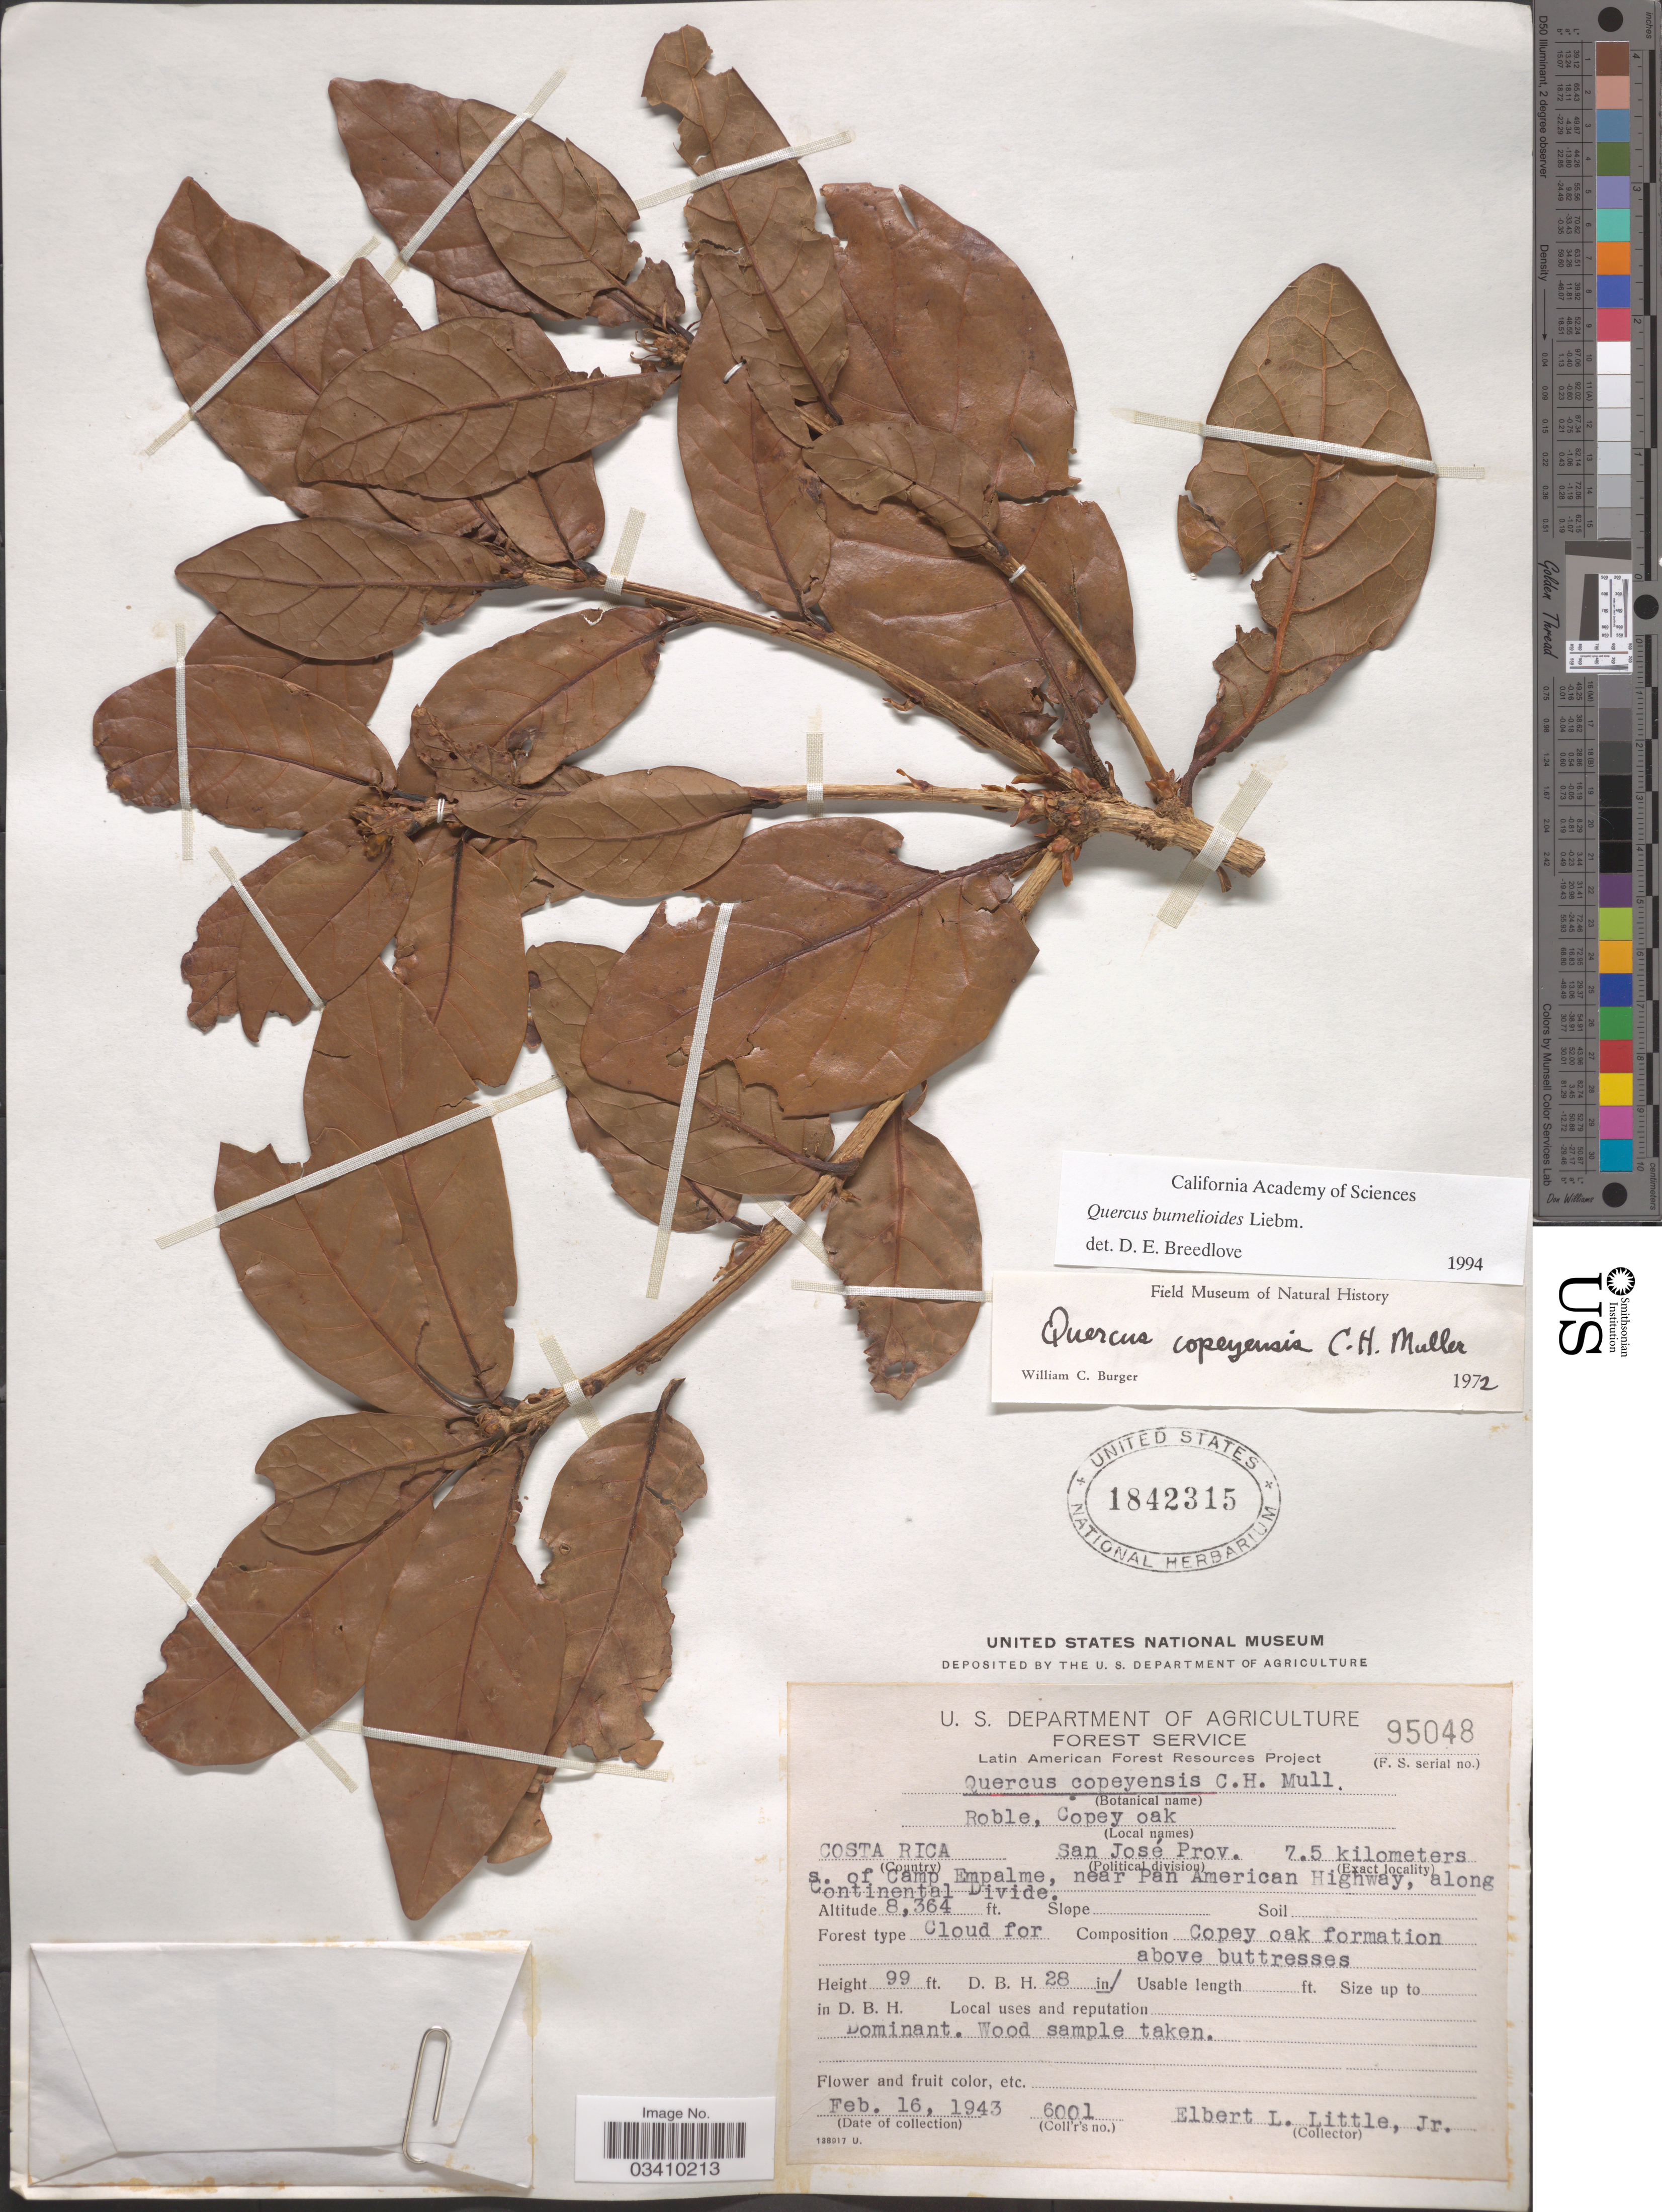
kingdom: Plantae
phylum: Tracheophyta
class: Magnoliopsida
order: Fagales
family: Fagaceae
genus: Quercus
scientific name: Quercus bumelioides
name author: Liebm.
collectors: E. L. Little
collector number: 6001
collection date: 1943-02-16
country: Costa Rica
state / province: San José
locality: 7.5 kilometers s. of Camp Empalme, near Pan American Highway, along Continental Divide.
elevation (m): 2549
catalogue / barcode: US 1842315